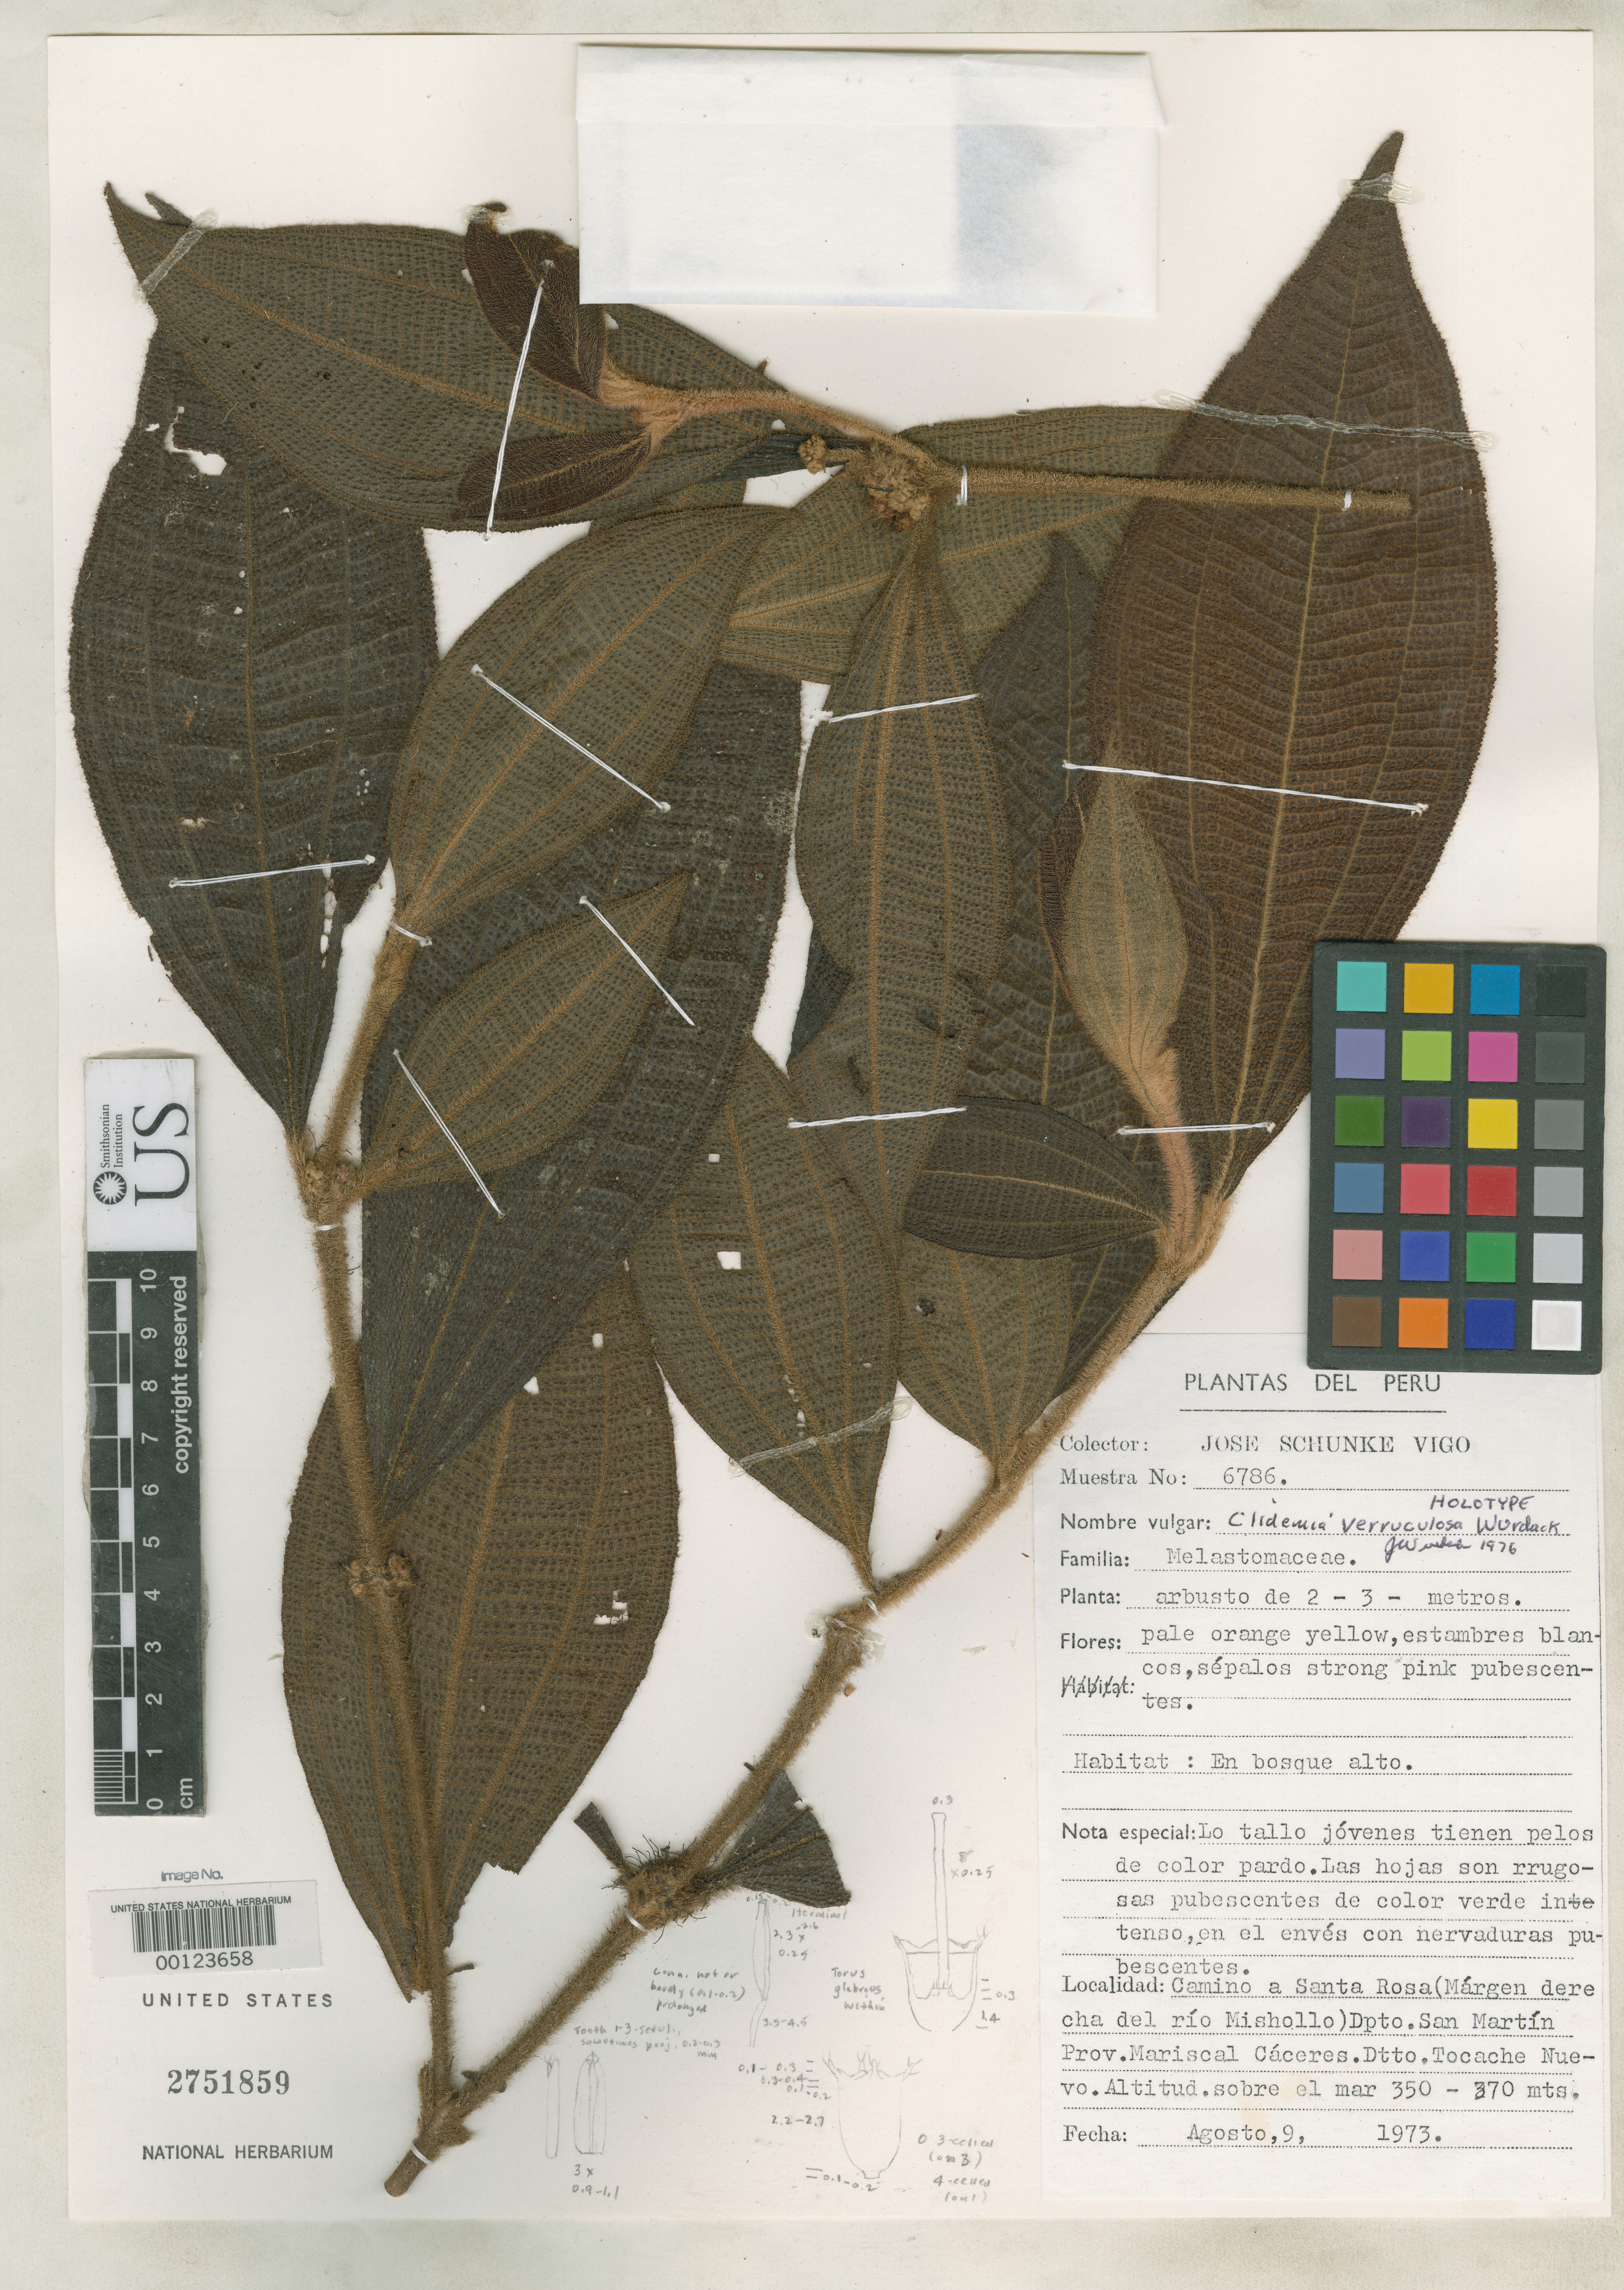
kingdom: Plantae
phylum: Tracheophyta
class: Magnoliopsida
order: Myrtales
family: Melastomataceae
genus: Clidemia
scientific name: Clidemia verruculosa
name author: Wurdack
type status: Holotype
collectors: J. Schunke Vigo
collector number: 6786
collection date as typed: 09 Aug 1973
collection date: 1973-08-09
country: Peru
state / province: San Martín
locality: Santa Rosa, Rio Michollo.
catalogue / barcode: US 2751859